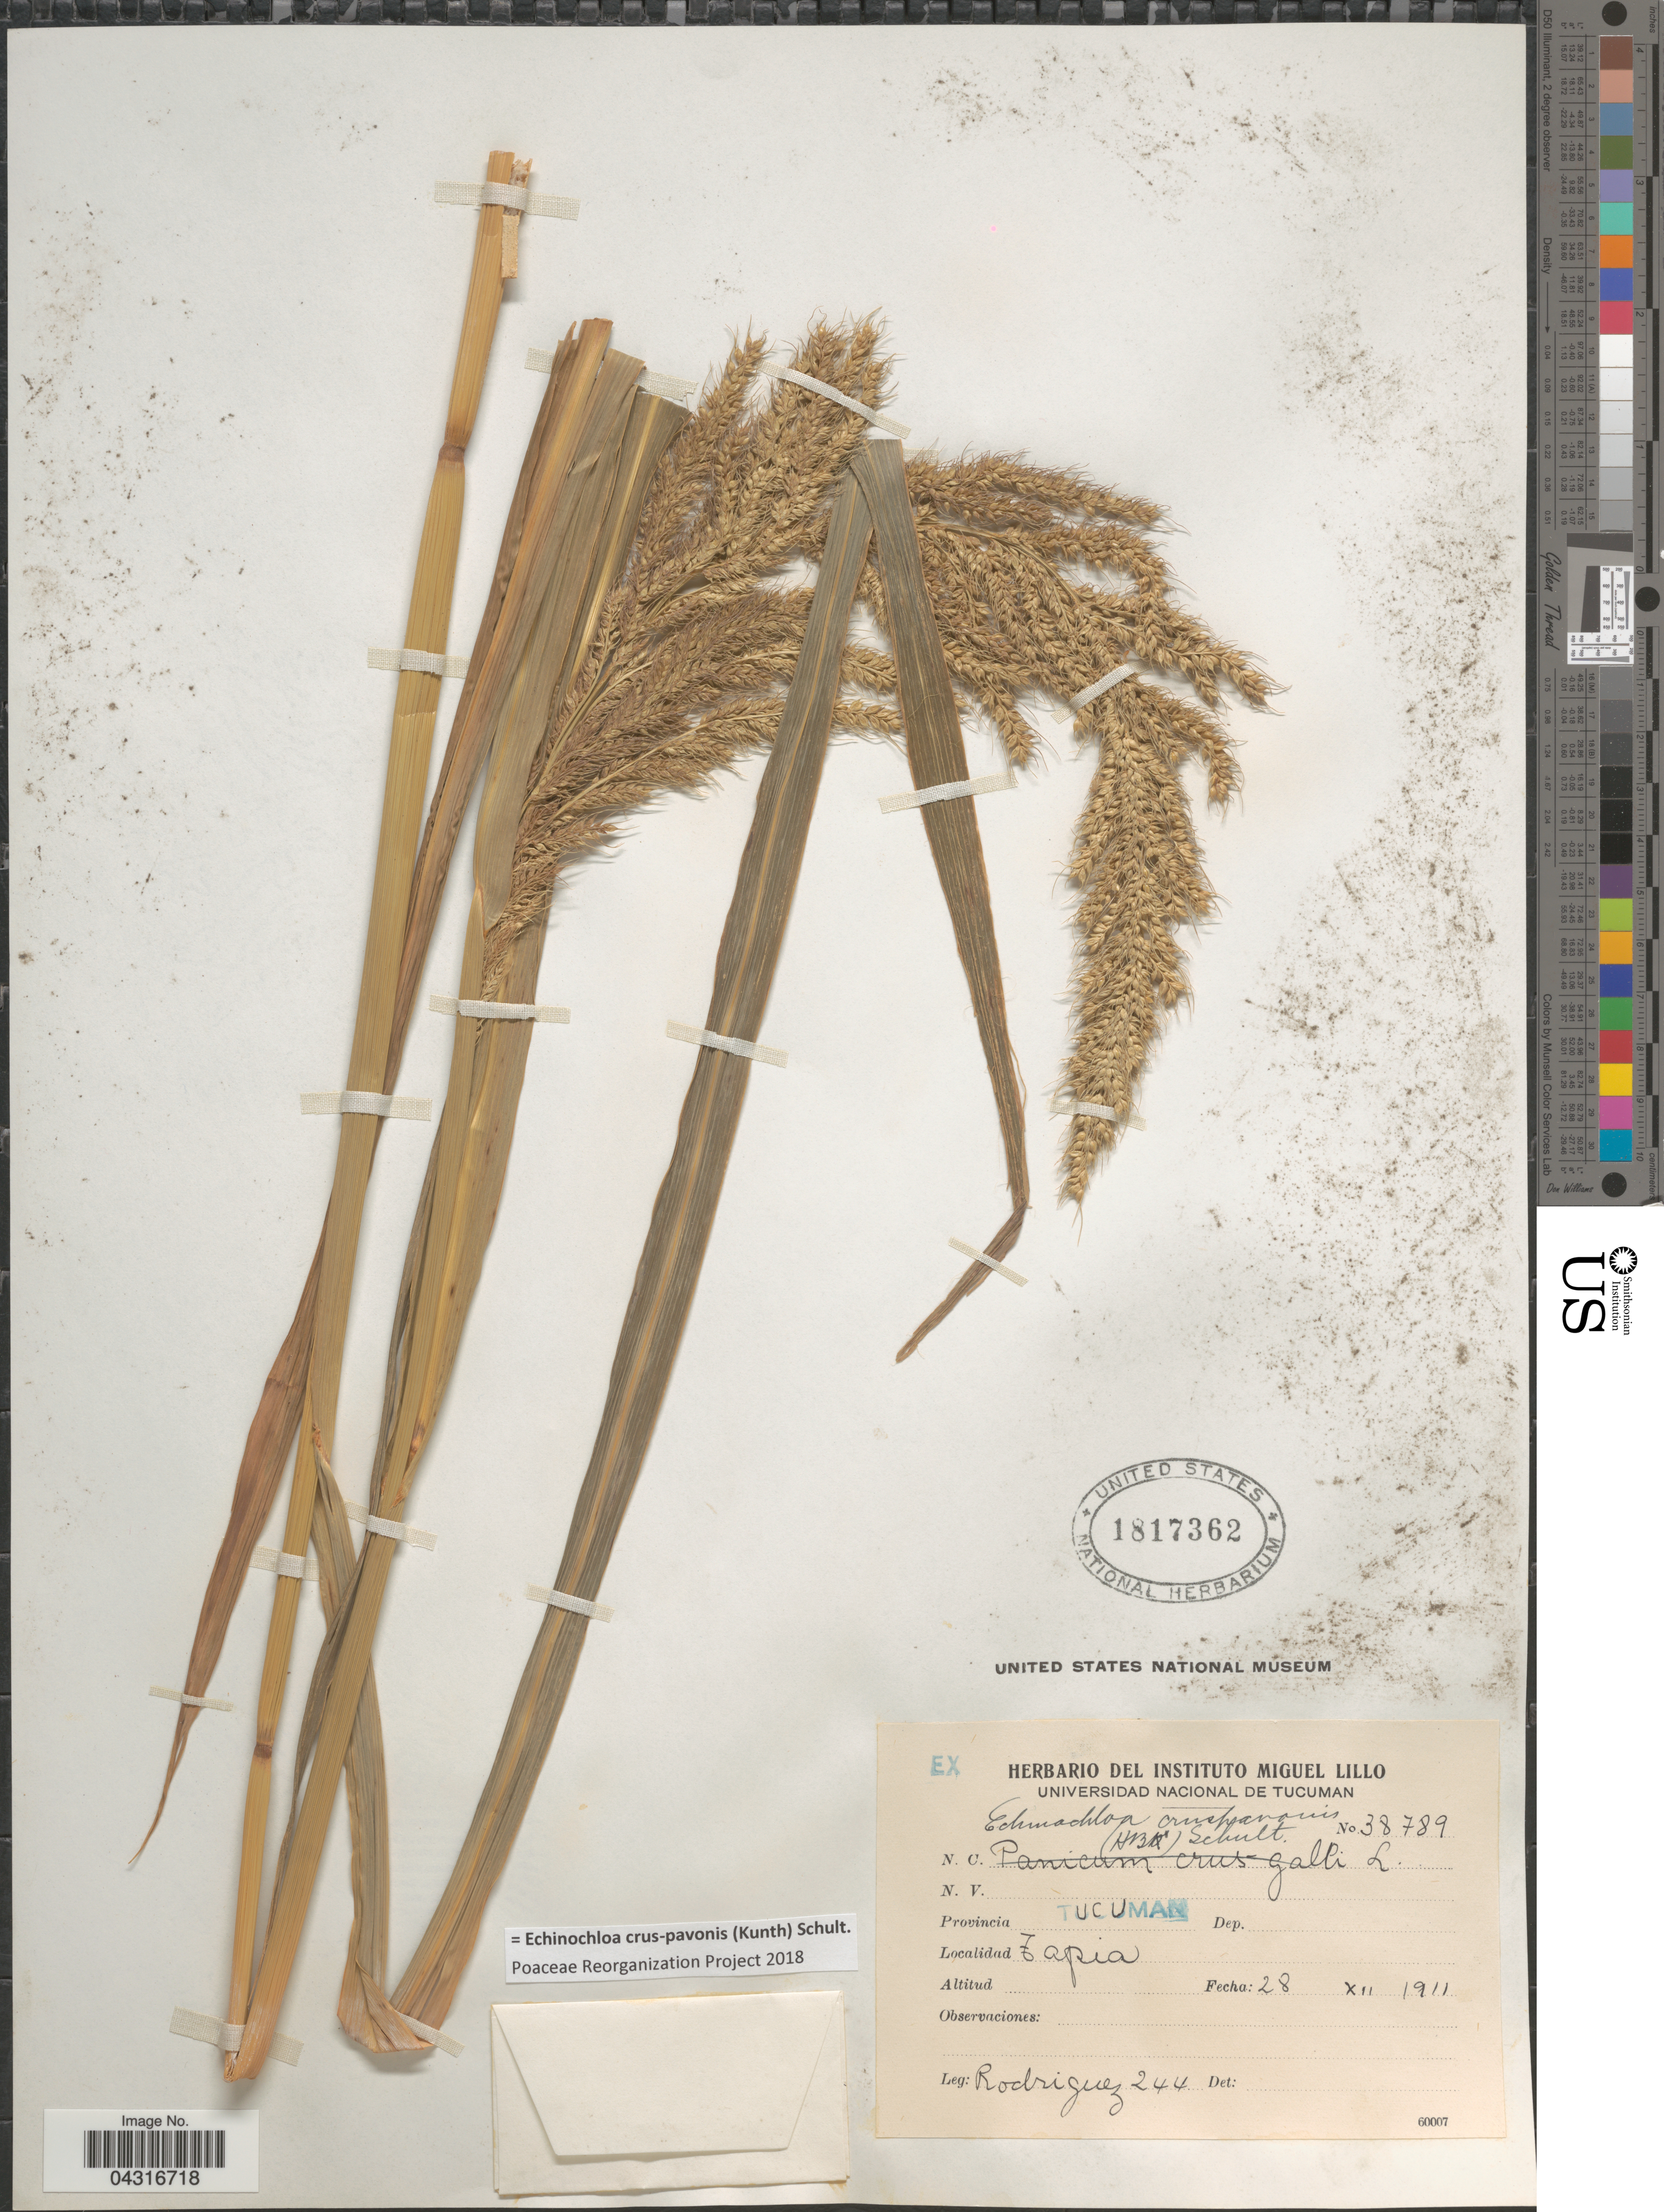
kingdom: Plantae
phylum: Tracheophyta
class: Liliopsida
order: Poales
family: Poaceae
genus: Echinochloa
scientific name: Echinochloa crus-pavonis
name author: (Kunth) Schult.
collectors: Rodriguez, --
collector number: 244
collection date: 1911-12-28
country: Argentina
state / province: Tucuman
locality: Tapia.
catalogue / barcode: US 1817362